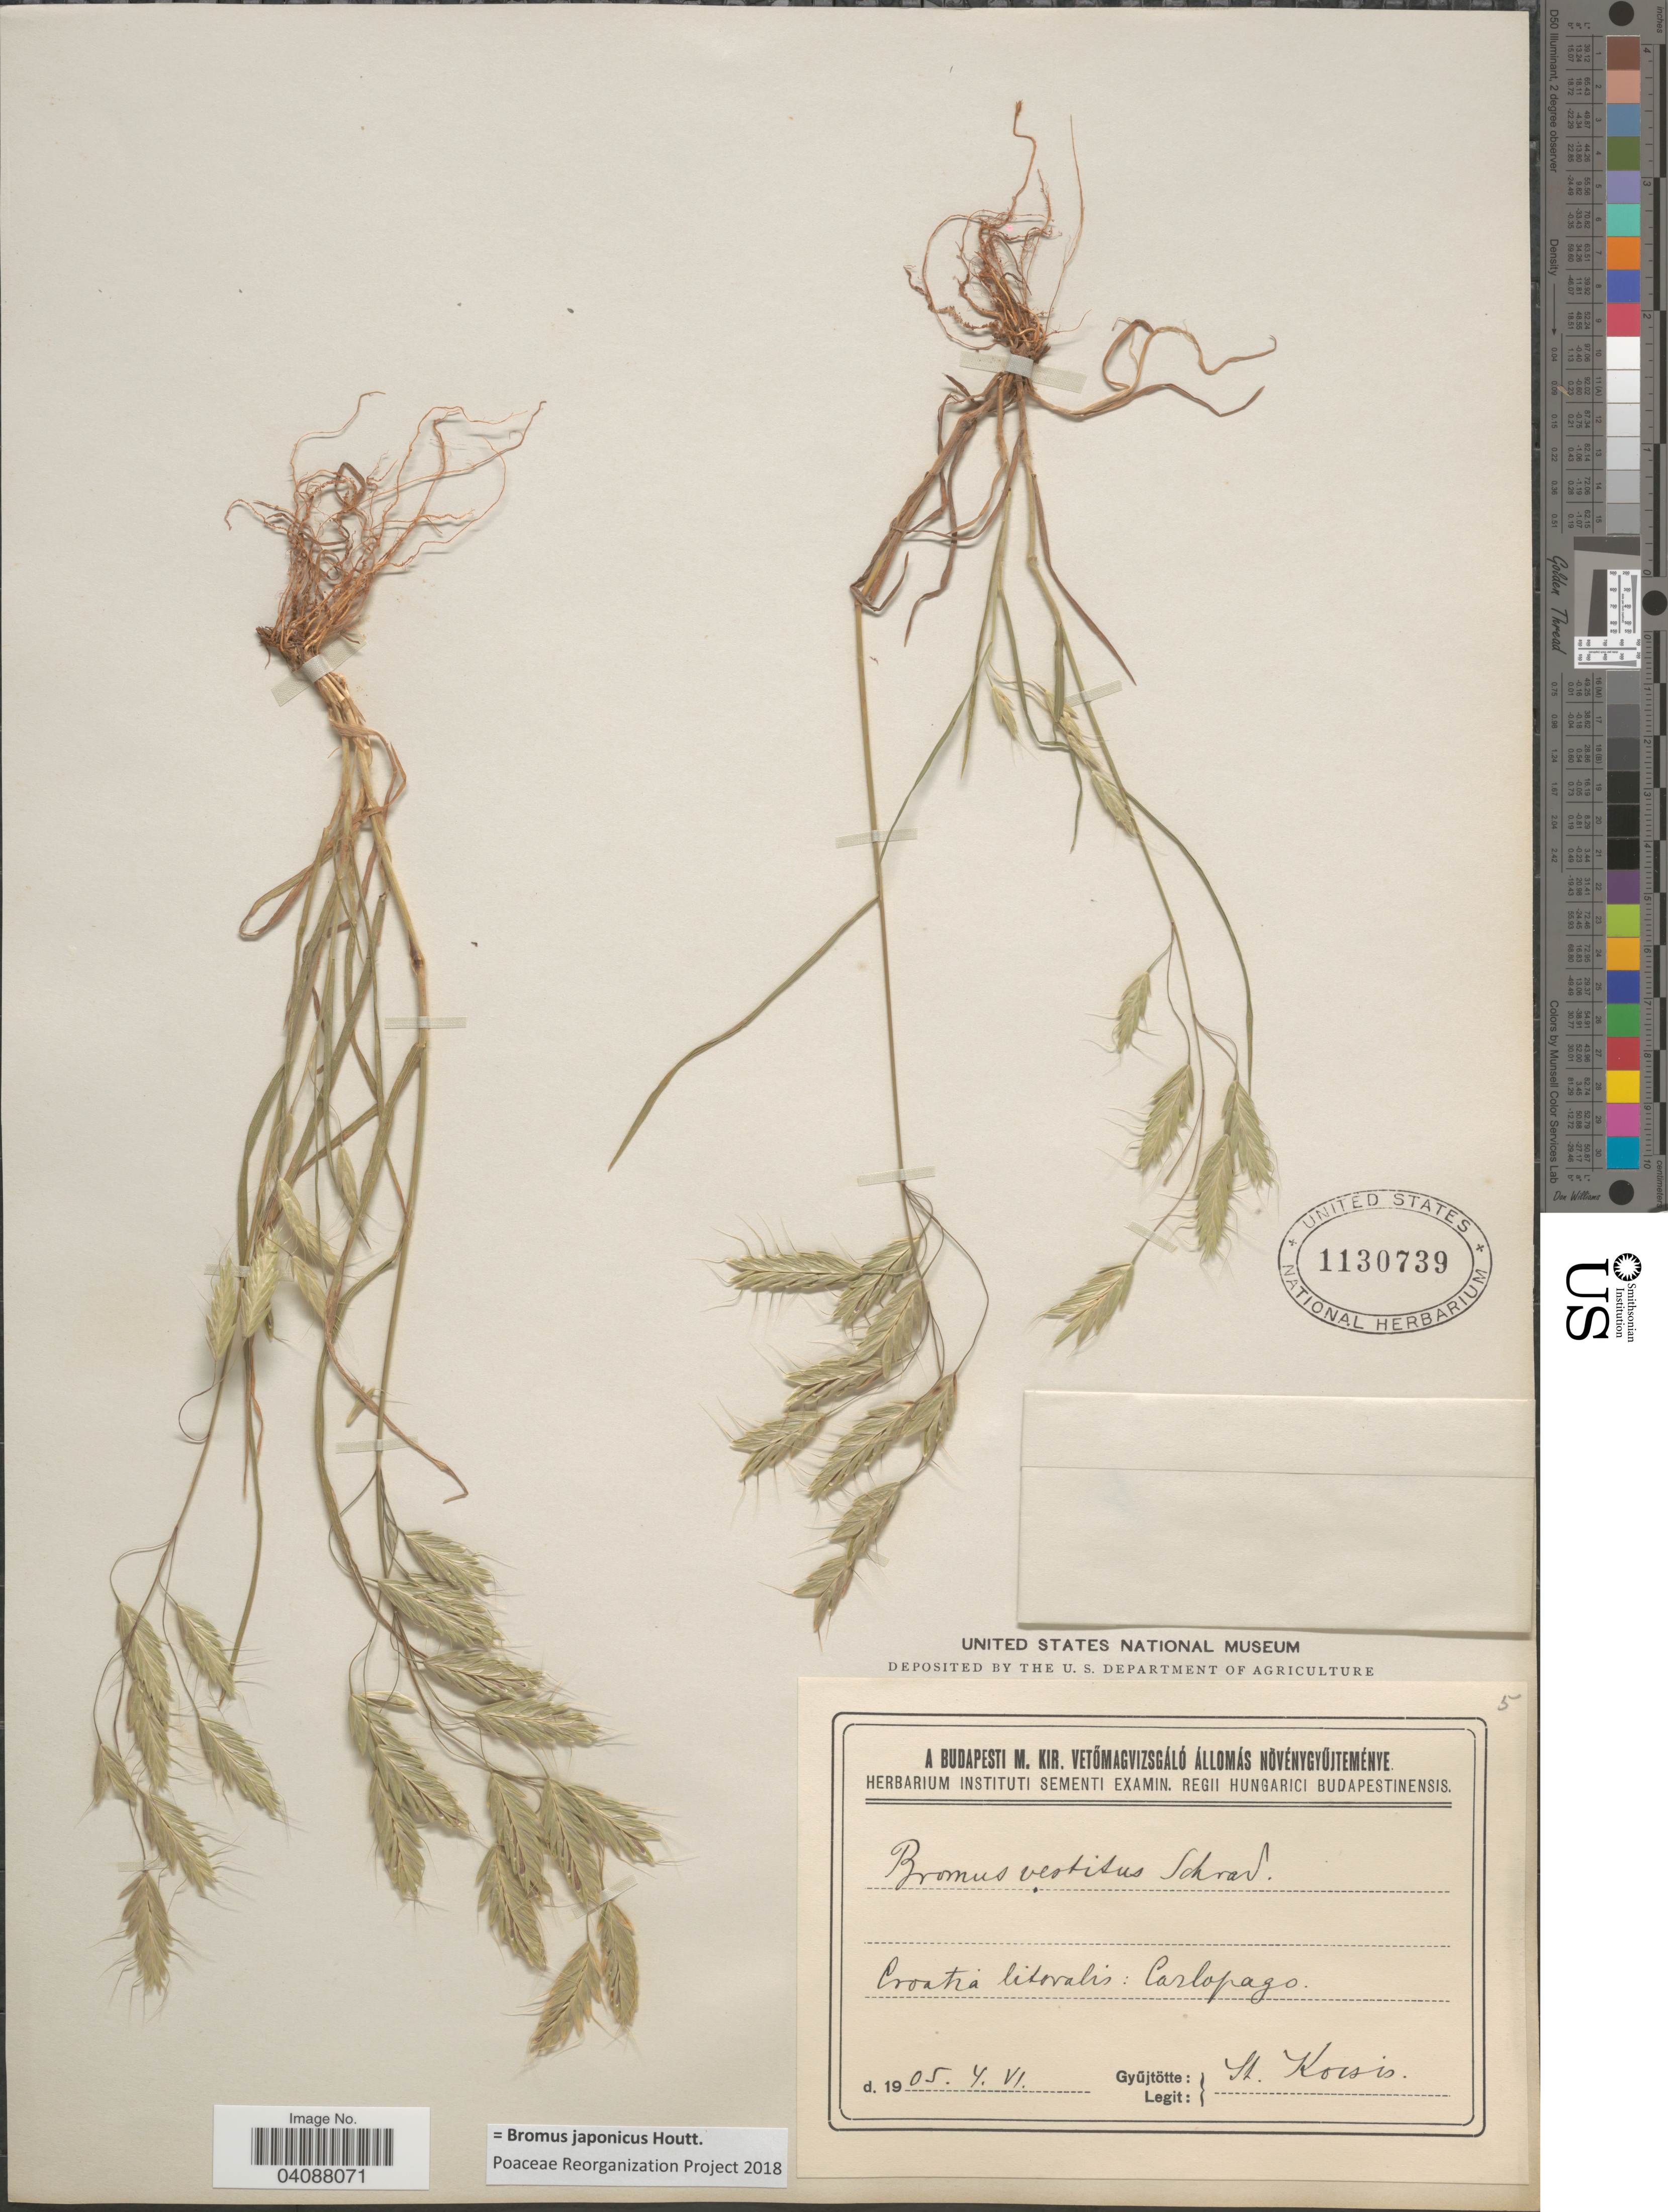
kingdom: Plantae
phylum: Tracheophyta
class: Liliopsida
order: Poales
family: Poaceae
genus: Bromus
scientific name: Bromus japonicus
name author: Houtt.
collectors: S. Korsis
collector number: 5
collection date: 1905-06-04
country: Croatia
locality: Croatia litoralis: Carlopago.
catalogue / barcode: US 1130739